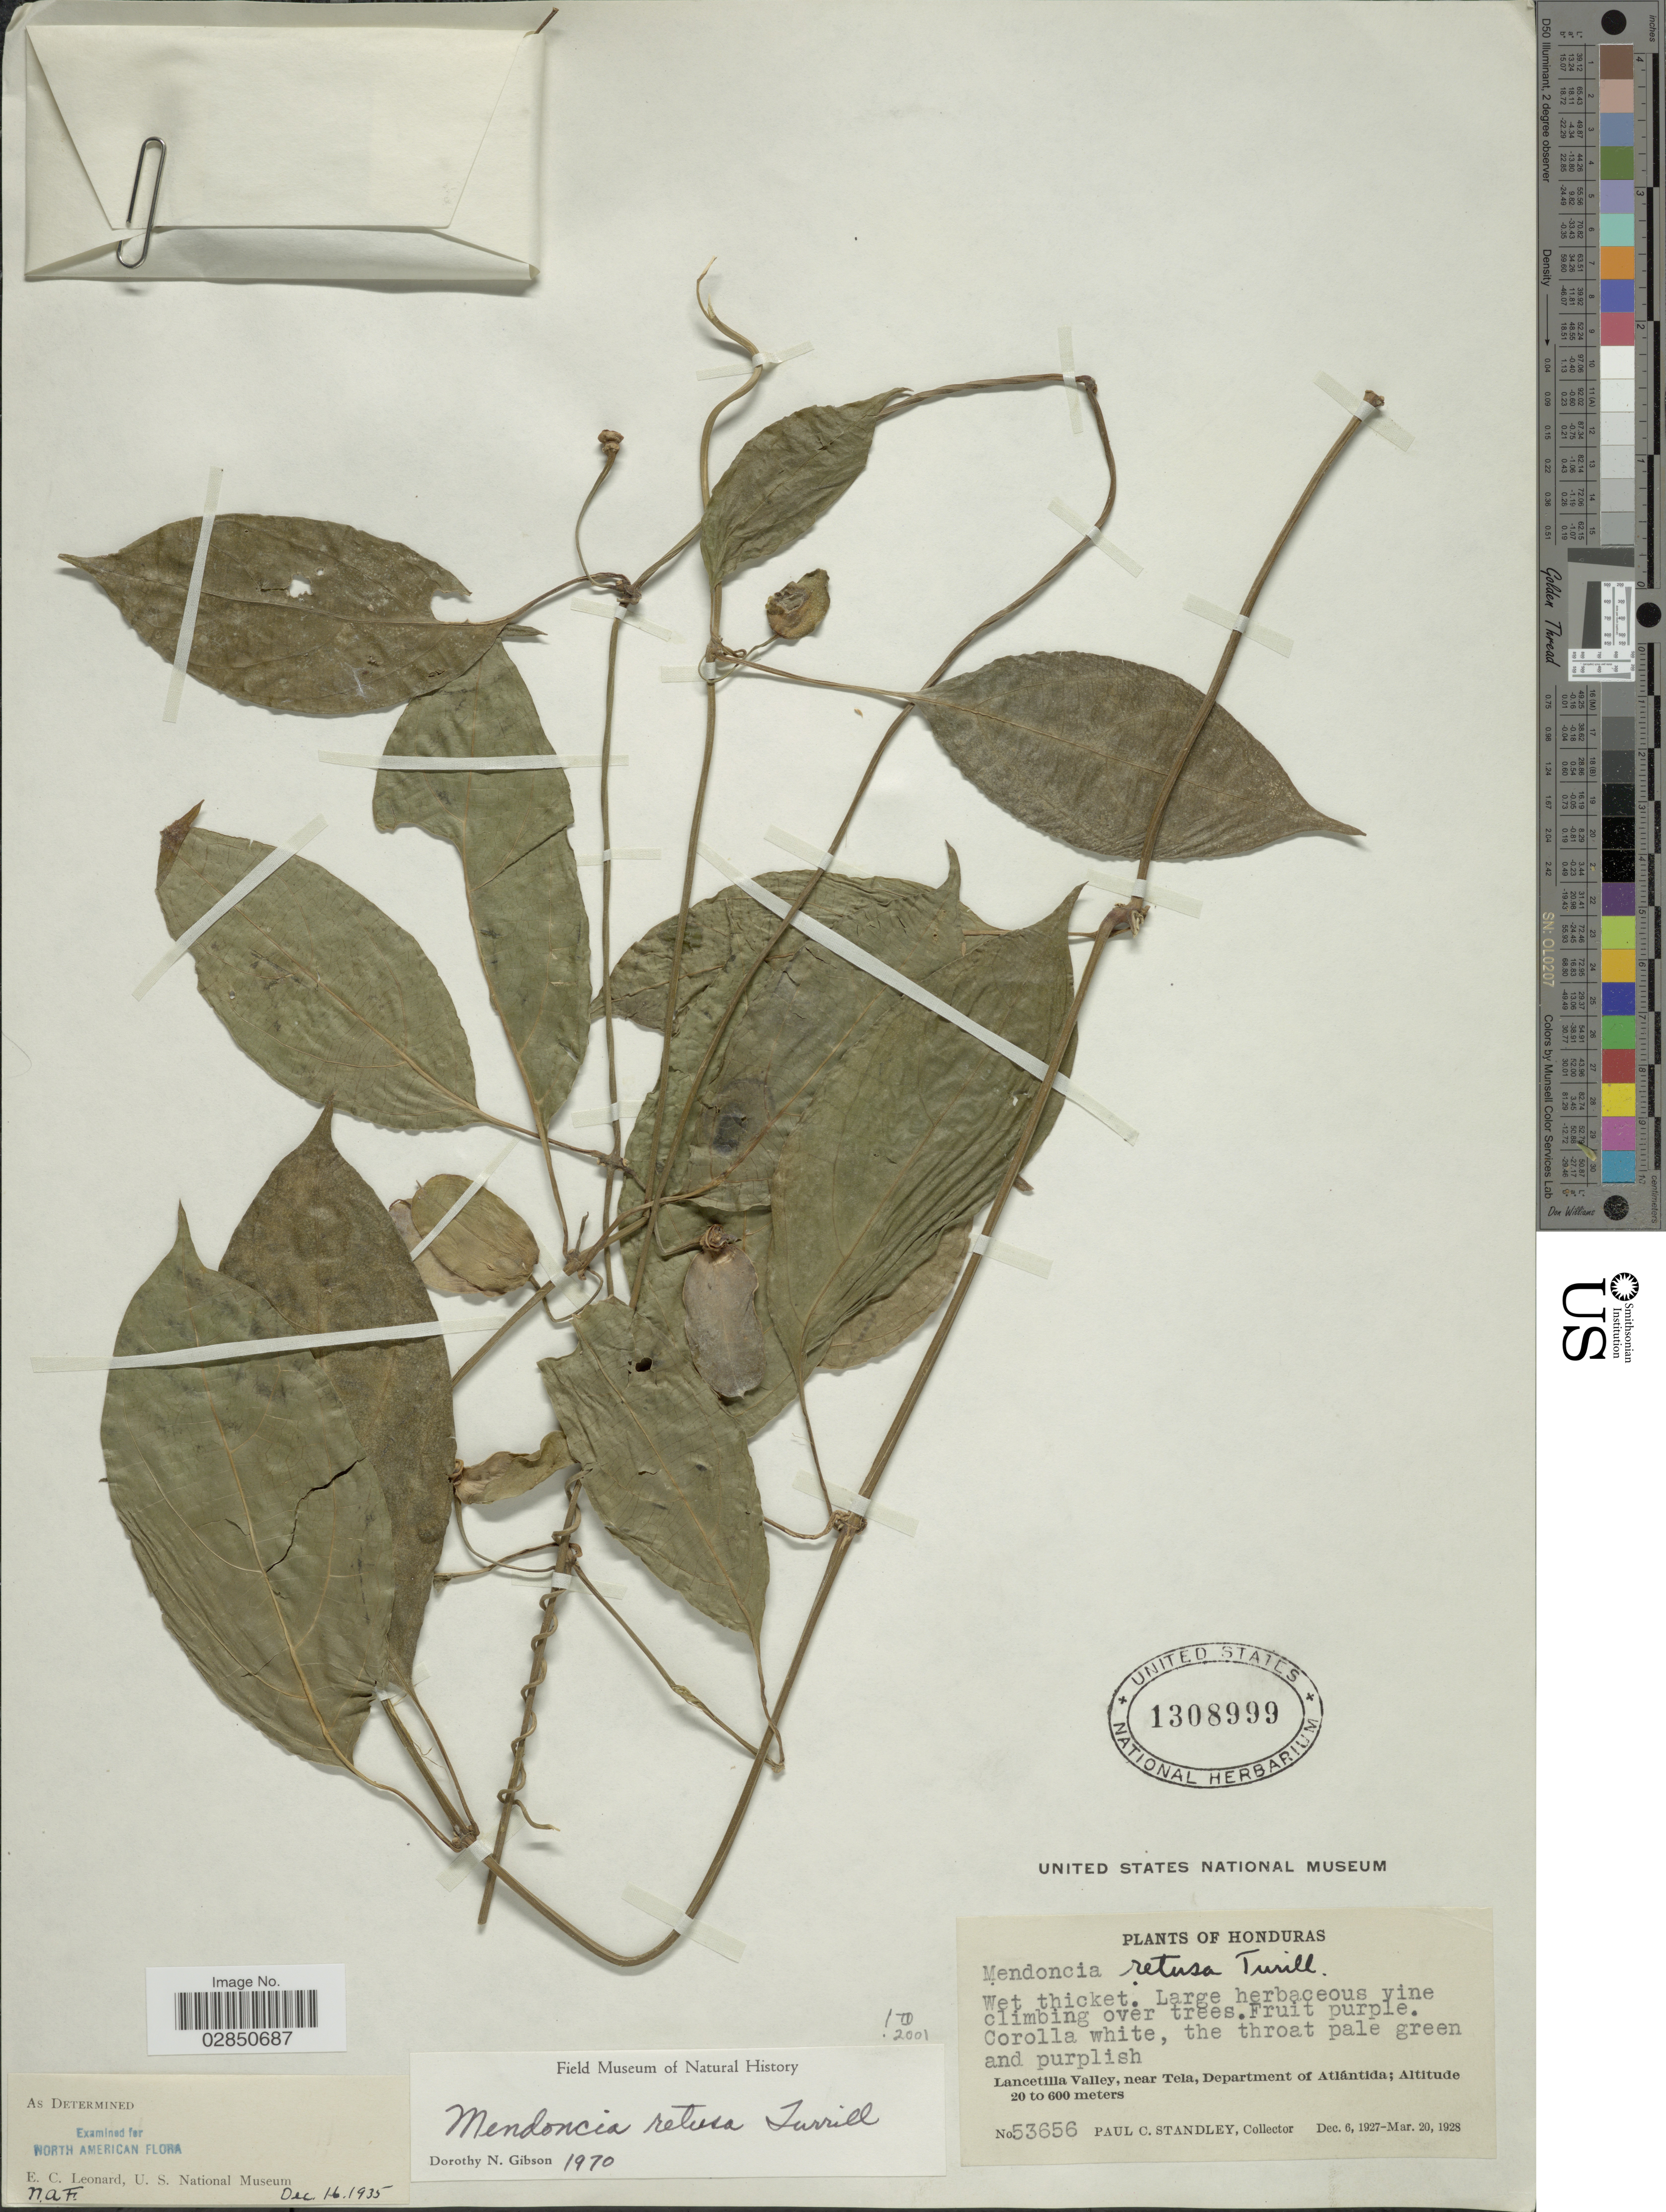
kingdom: Plantae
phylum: Tracheophyta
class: Magnoliopsida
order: Lamiales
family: Acanthaceae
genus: Mendoncia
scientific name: Mendoncia retusa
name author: Turrill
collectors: P. C. Standley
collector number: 53653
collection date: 1927-12-06/1928-03-20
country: Honduras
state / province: Atlántida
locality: Lancetilla Valley, near Tela, Department of Atlántida.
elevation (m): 20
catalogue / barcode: US 1308999